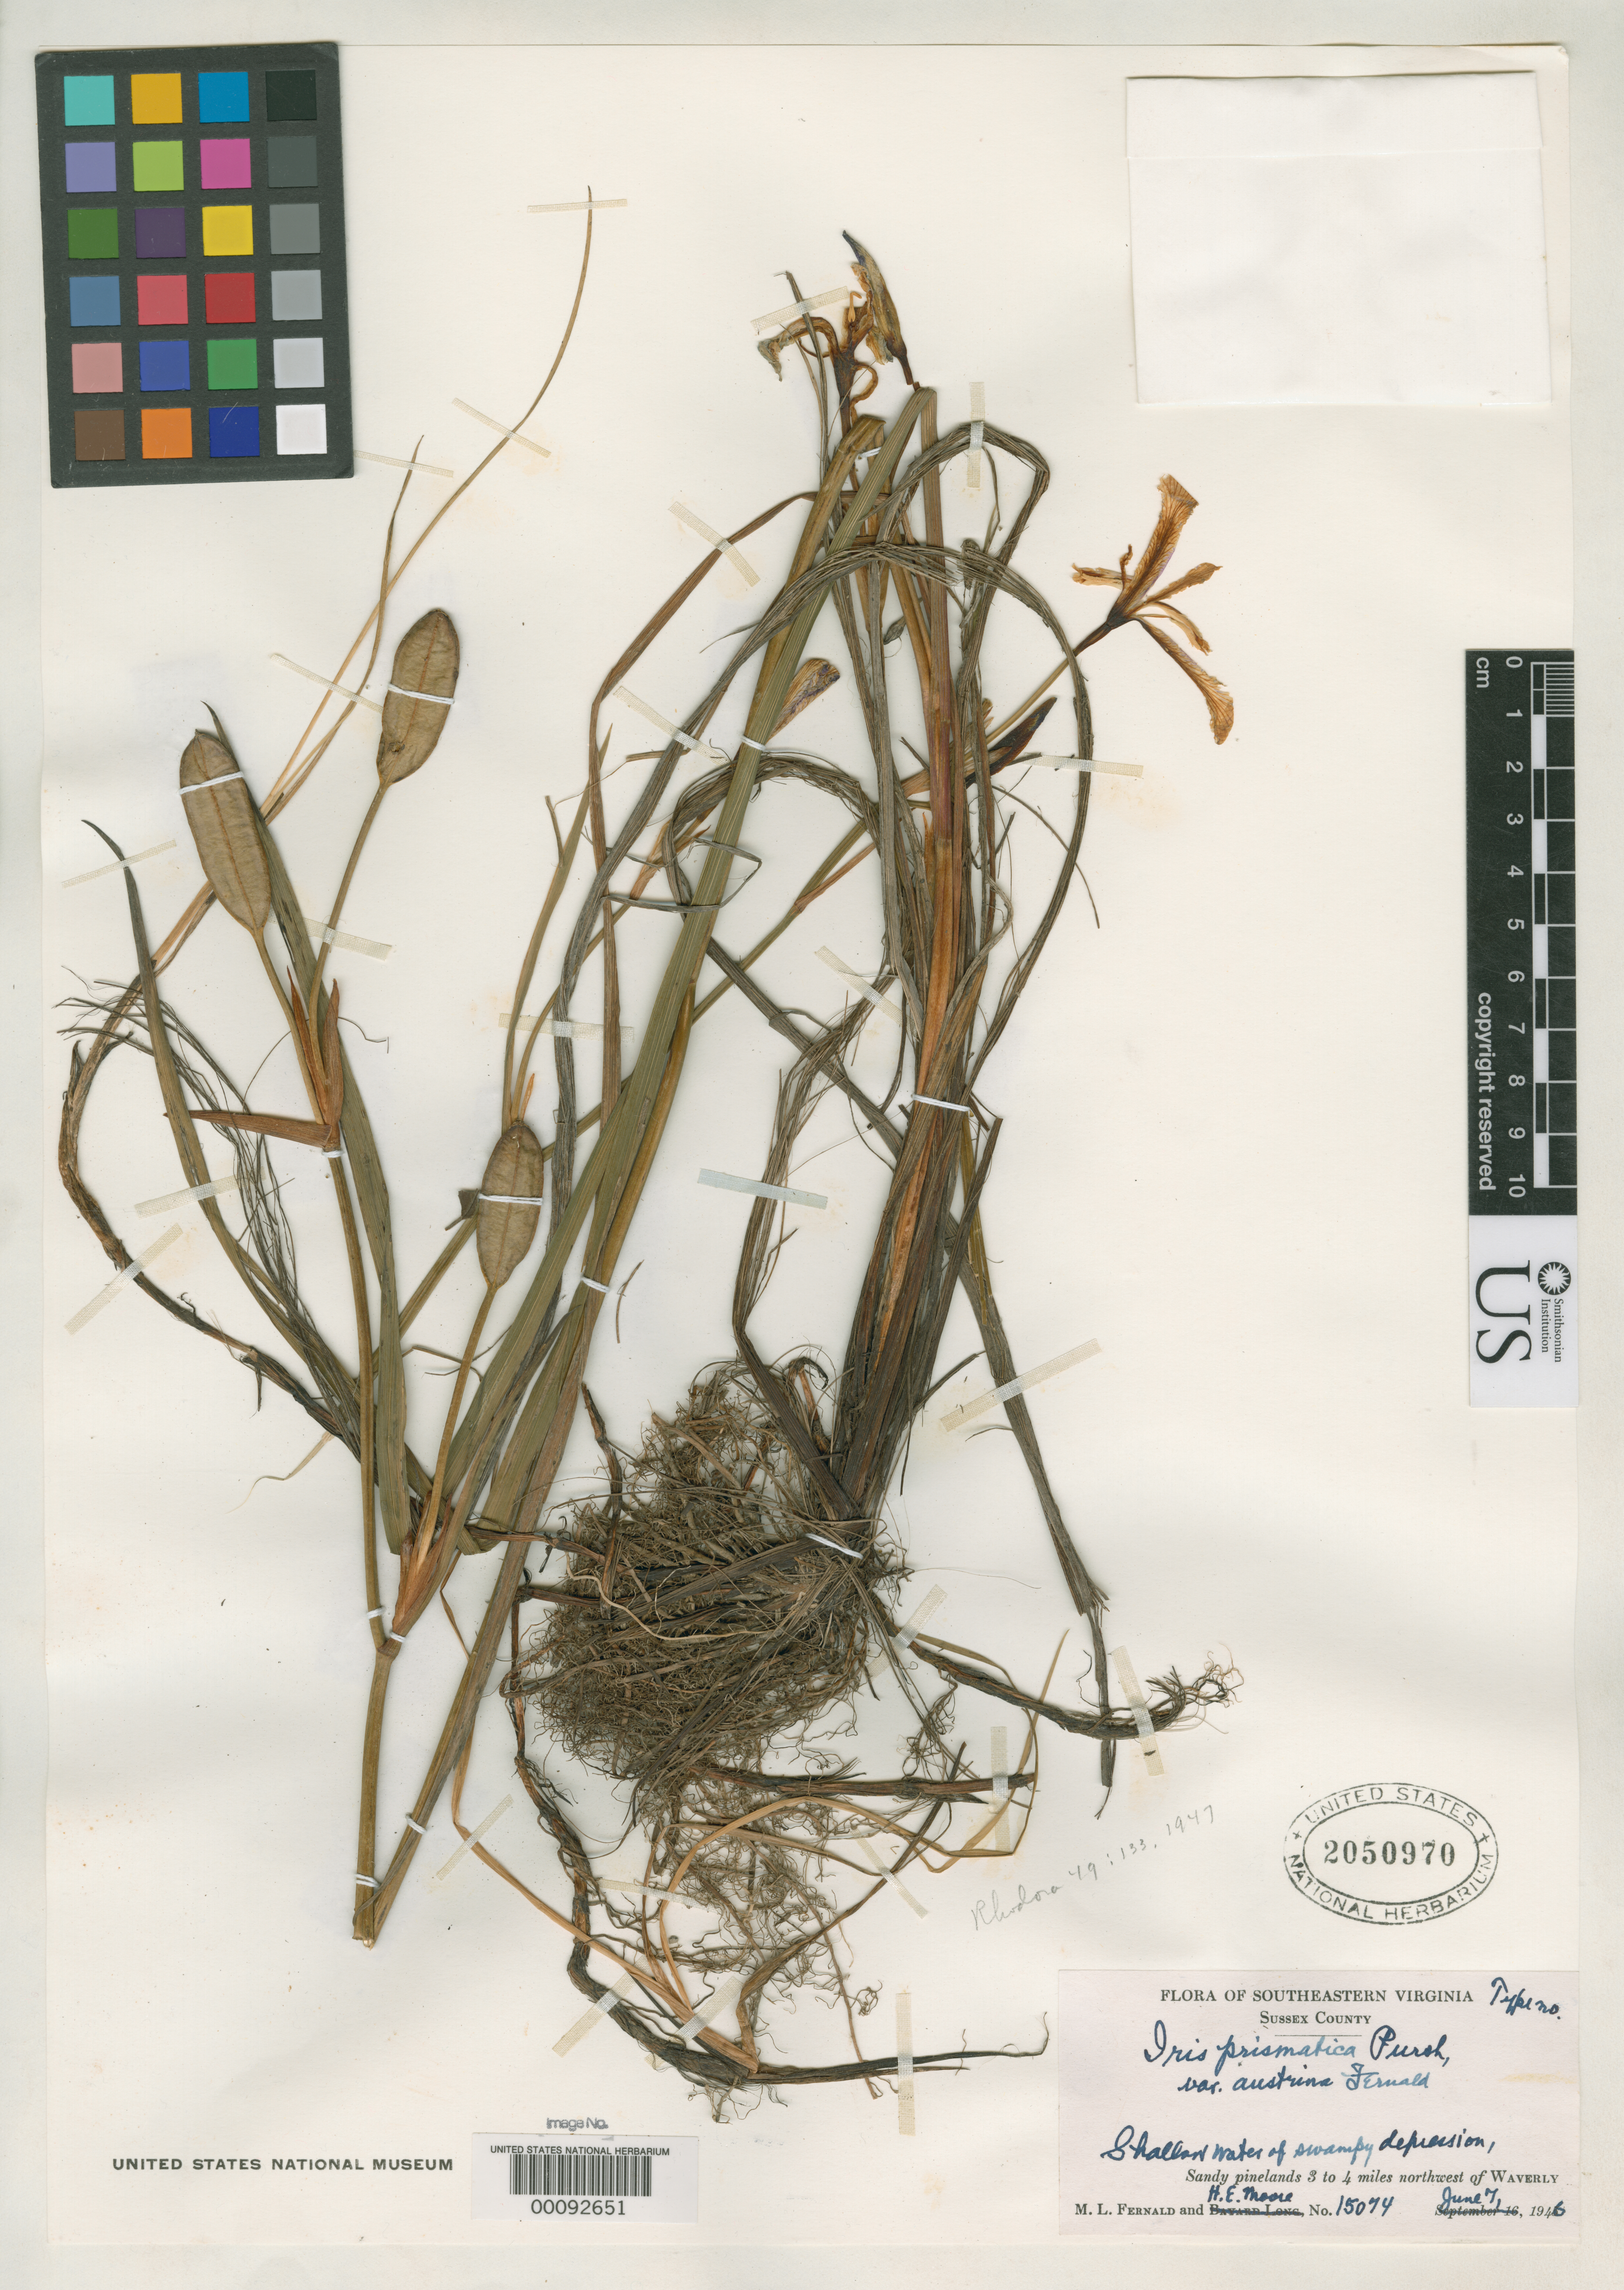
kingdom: Plantae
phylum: Tracheophyta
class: Liliopsida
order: Asparagales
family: Iridaceae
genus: Iris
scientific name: Iris prismatica var. austrina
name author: Fernald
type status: Isotype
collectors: M. L. Fernald & H. E. Moore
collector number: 15074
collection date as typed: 07 Jun 1946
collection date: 1946-06-07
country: United States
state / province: Virginia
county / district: Sussex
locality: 3-4 mi NW of Waverly.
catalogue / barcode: US 2050970